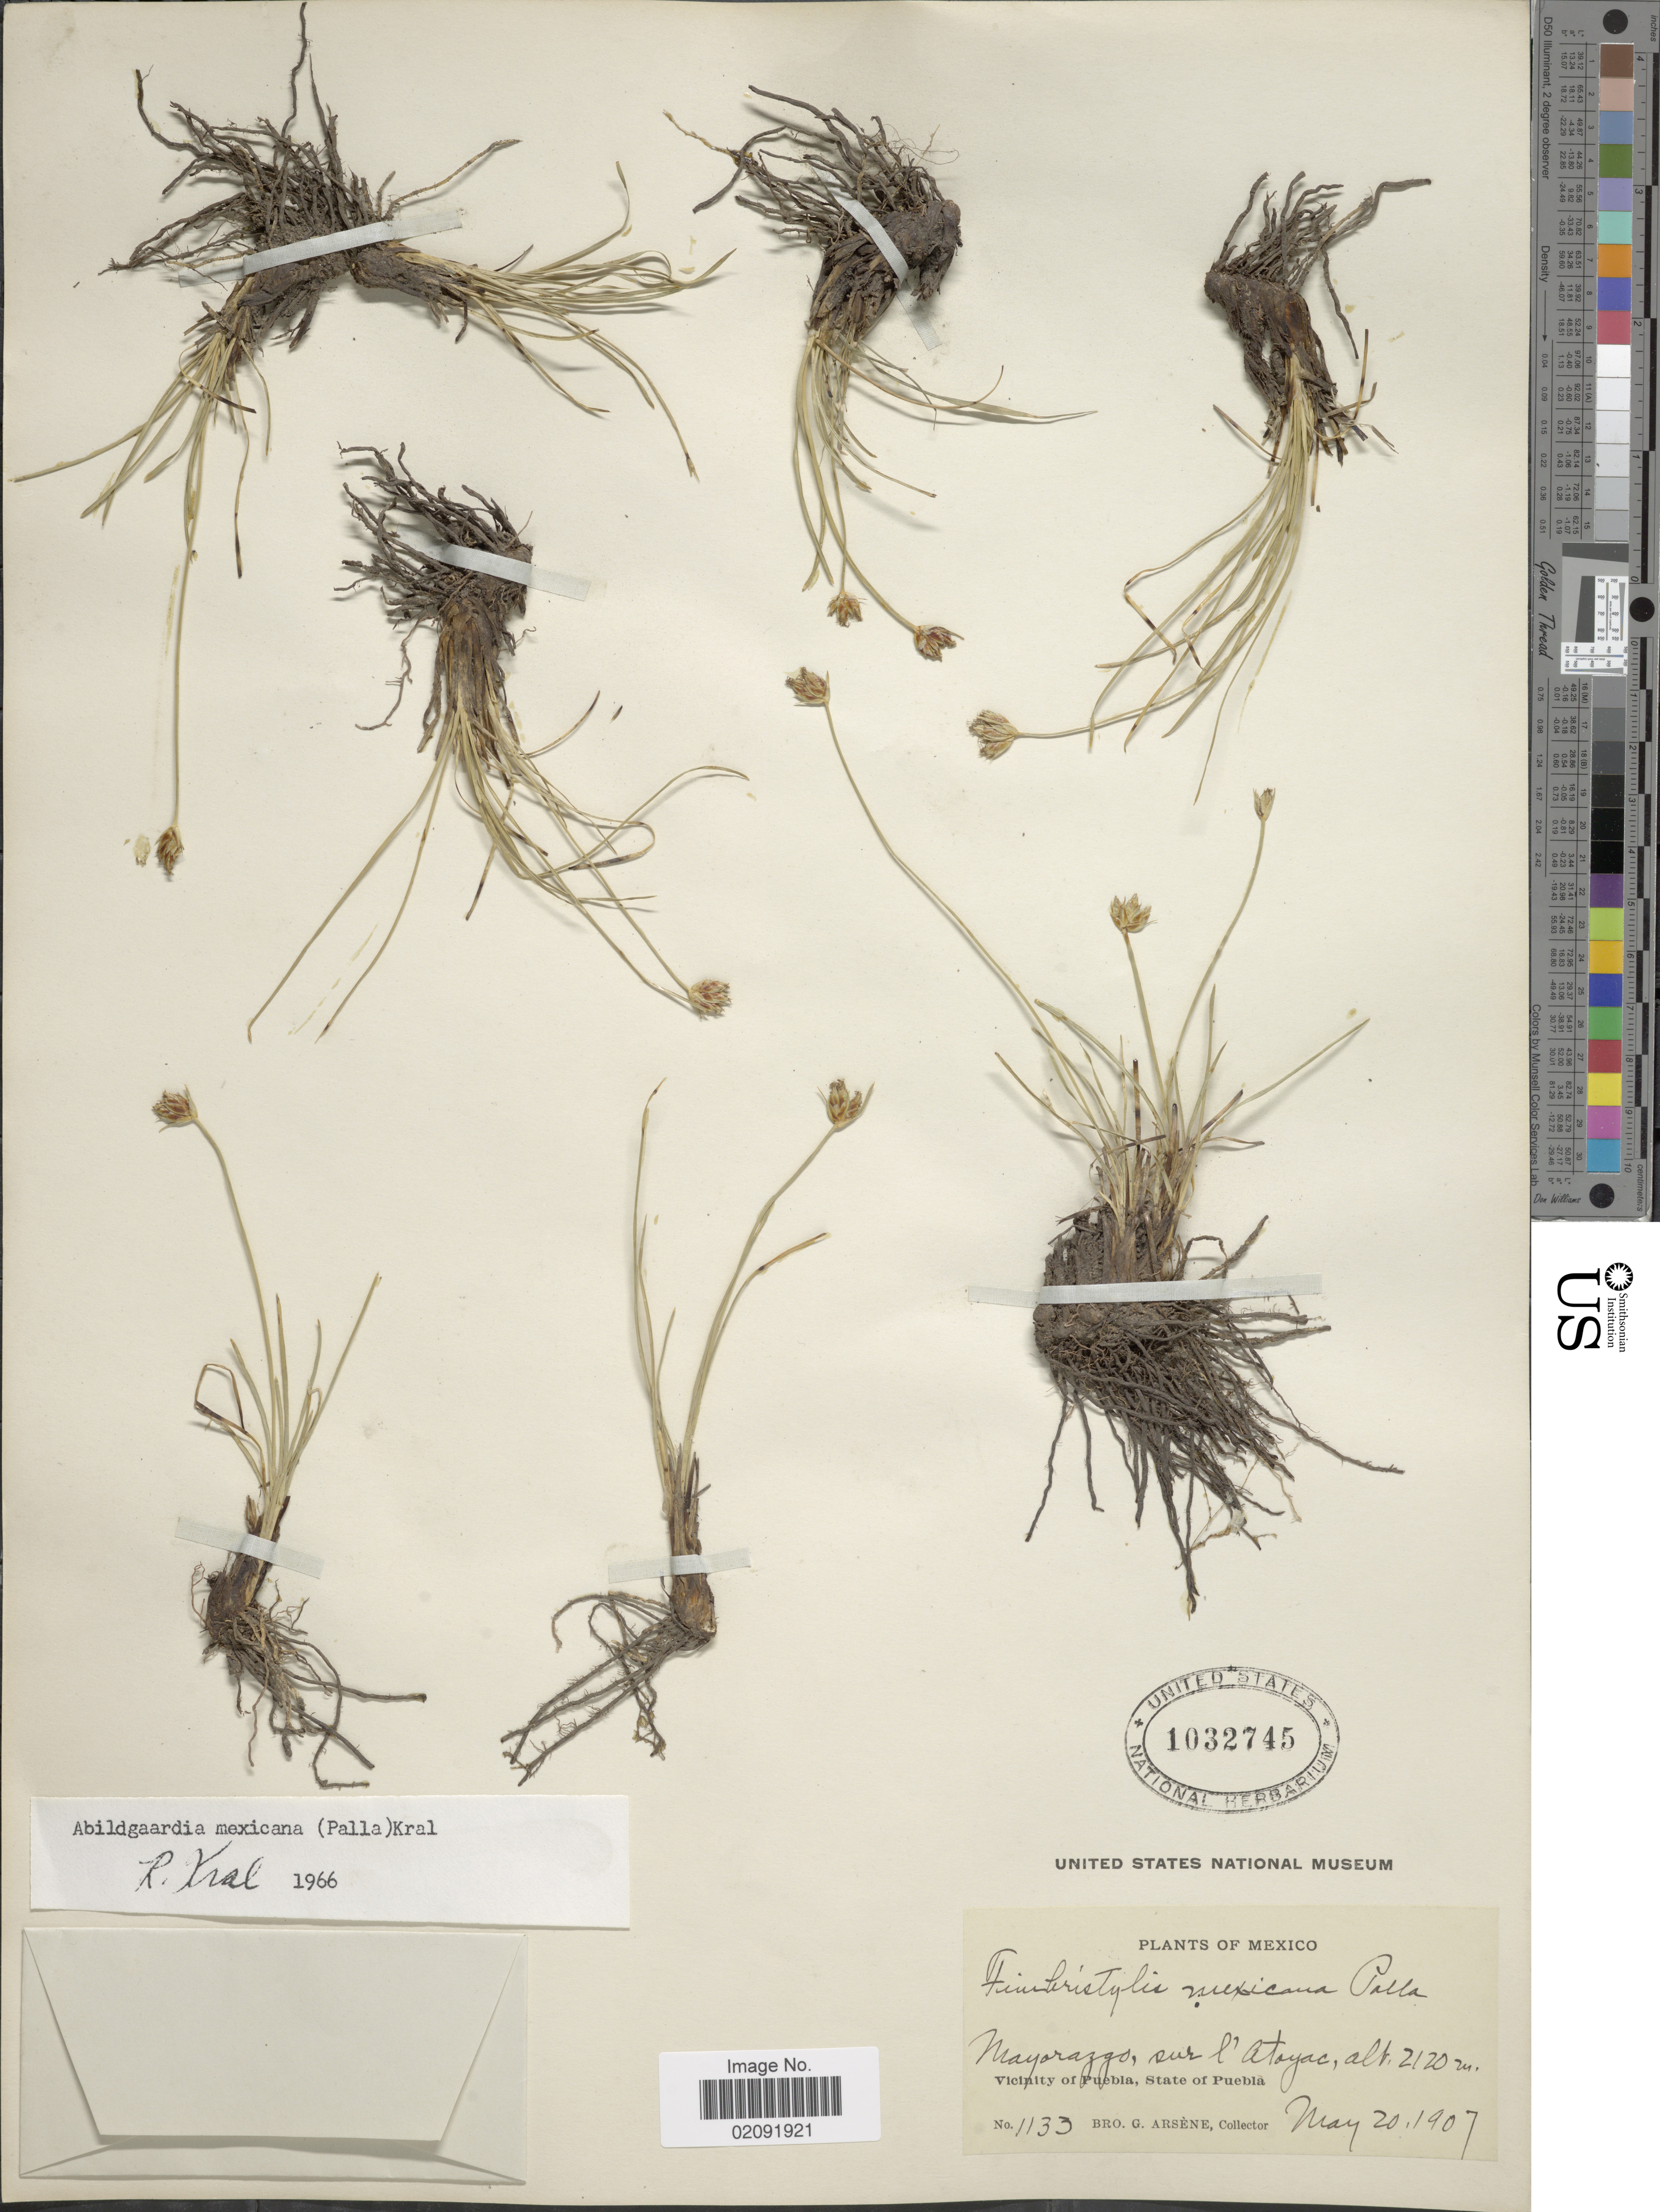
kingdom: Plantae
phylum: Tracheophyta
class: Liliopsida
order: Poales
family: Cyperaceae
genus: Abildgaardia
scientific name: Abildgaardia mexicana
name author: (Palla) Kral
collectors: Bro. G. Arsène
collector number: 1133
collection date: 1907-05-20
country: Mexico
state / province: Puebla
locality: Mayorazzo, sur l'Atoyac, Vicinity of Puebla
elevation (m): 2120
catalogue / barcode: US 1032745